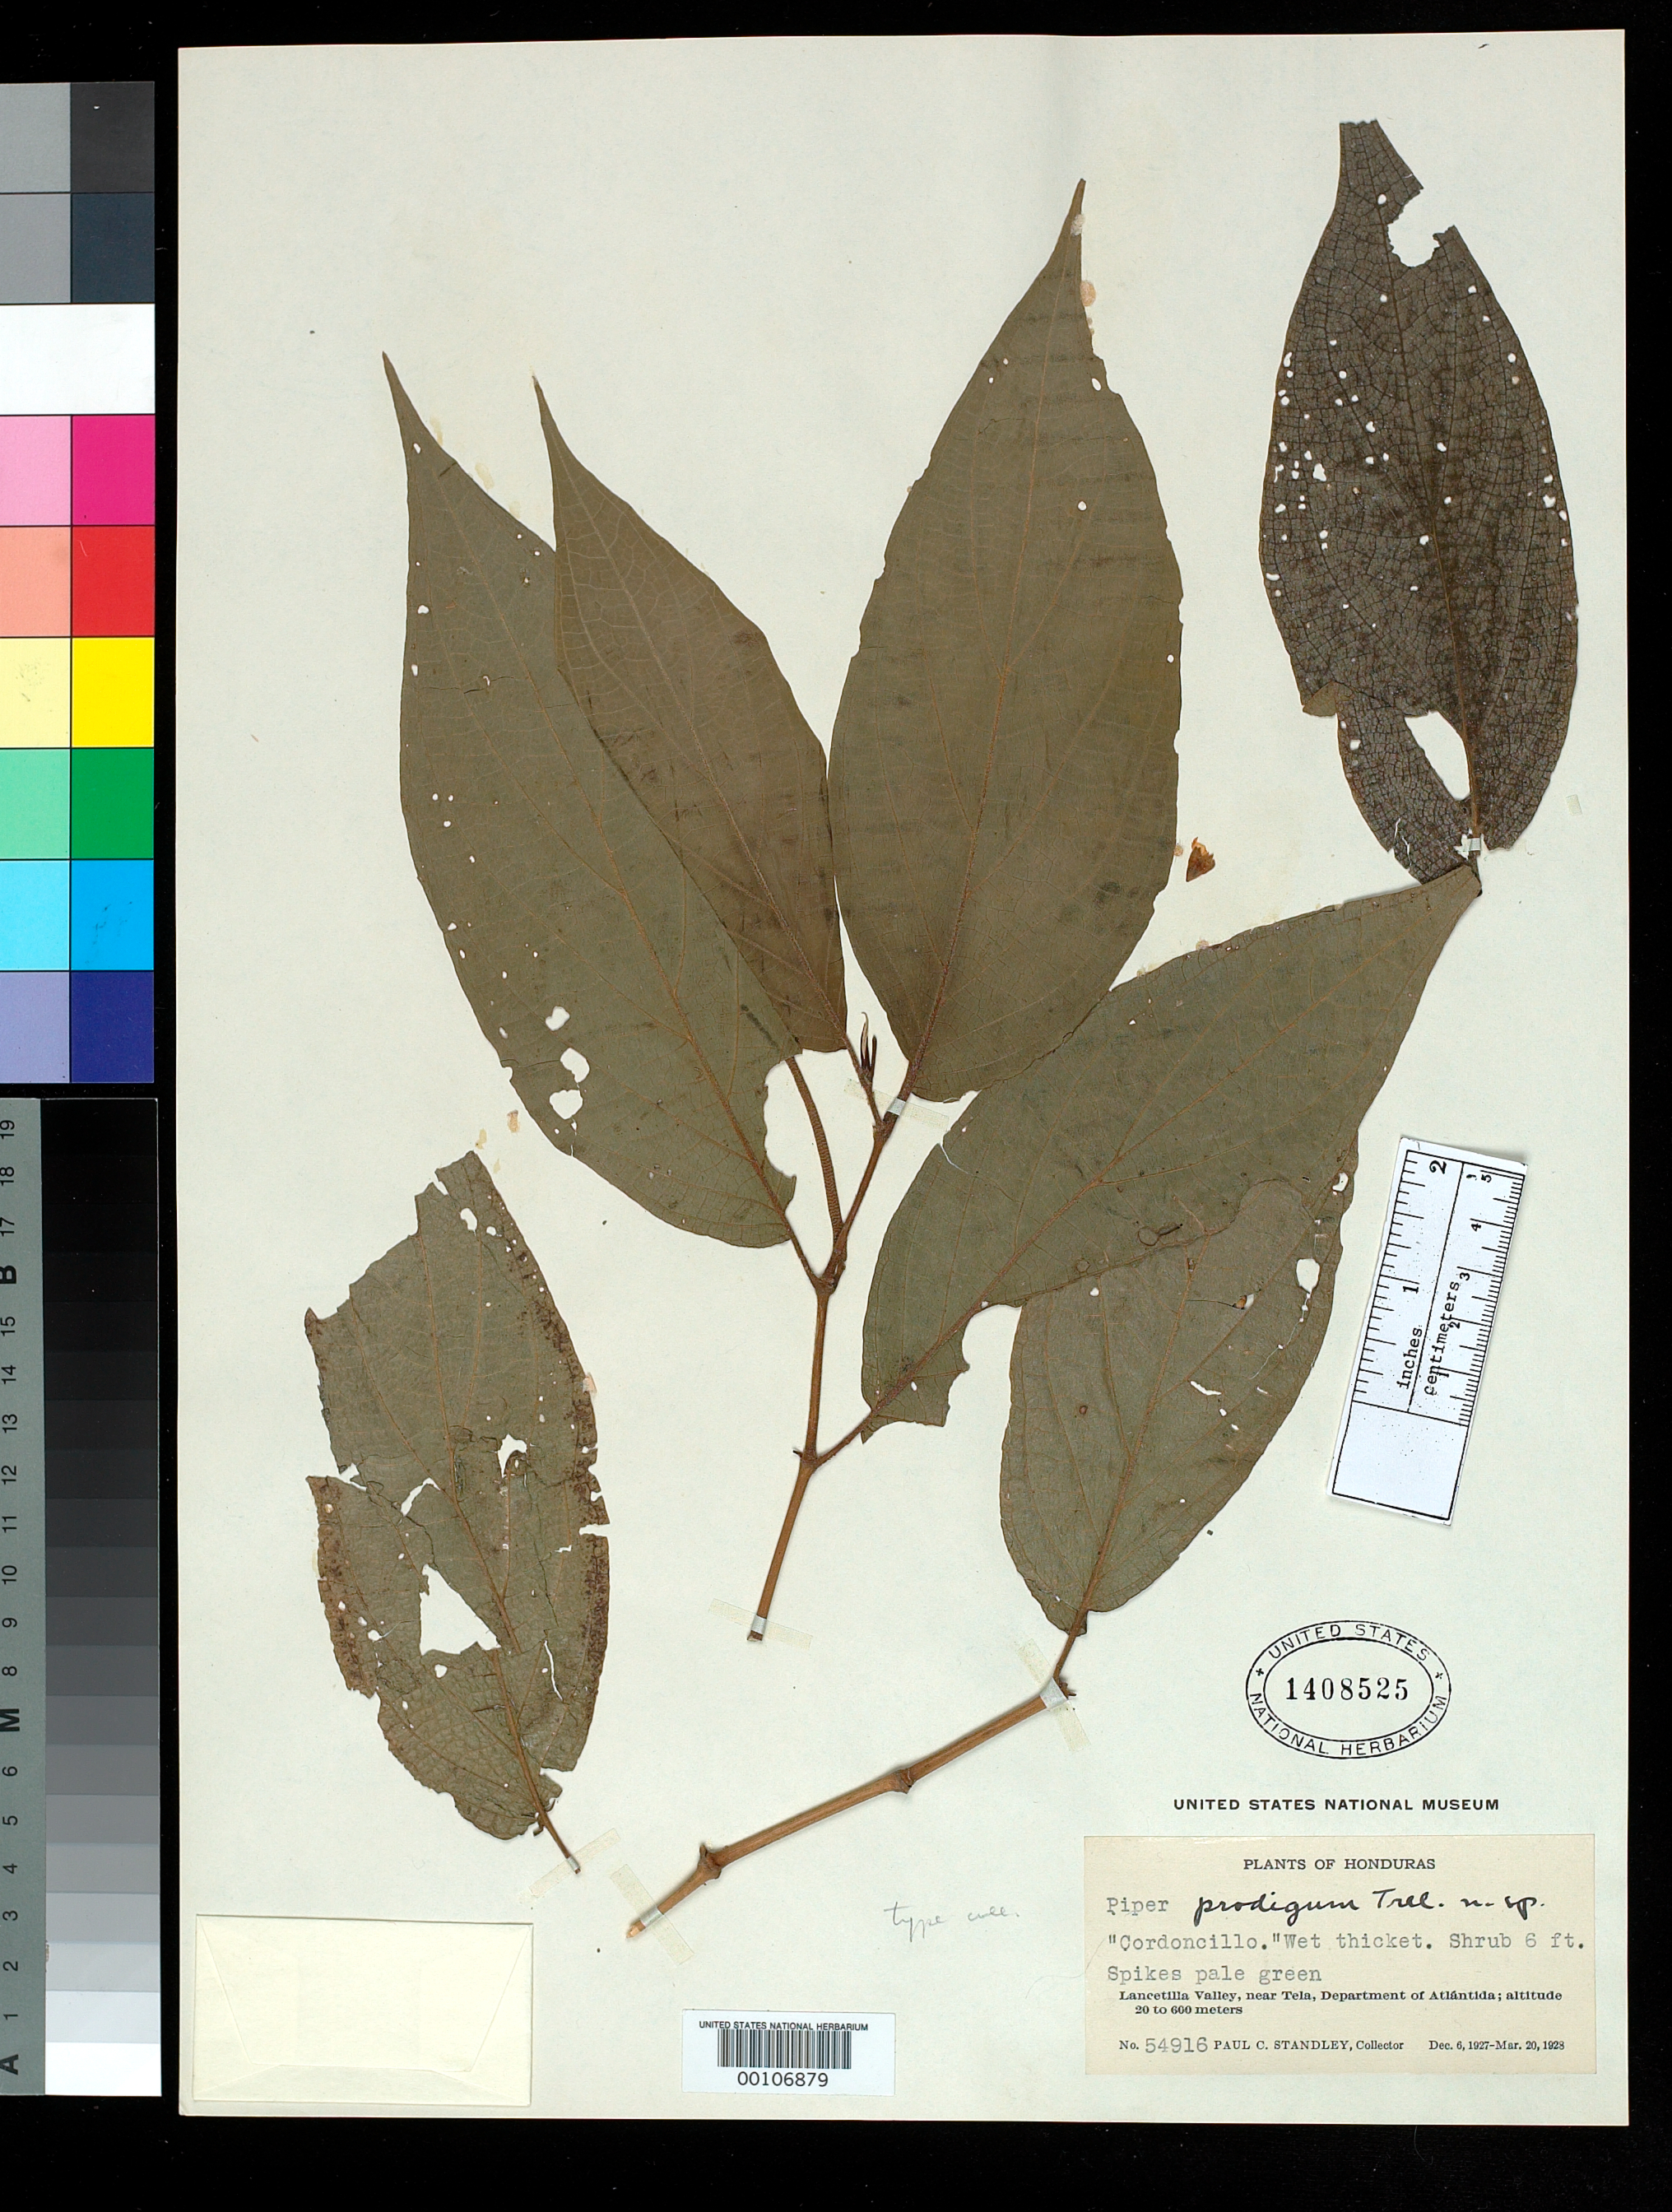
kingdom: Plantae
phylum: Tracheophyta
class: Magnoliopsida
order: Piperales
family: Piperaceae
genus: Piper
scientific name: Piper prodigum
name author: Trel.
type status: Isotype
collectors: P. C. Standley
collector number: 54916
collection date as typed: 22 Jan 1928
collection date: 1928-01-22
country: Honduras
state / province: Atlántida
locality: Lancetilla Valley, near Tela.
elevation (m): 100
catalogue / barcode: US 1408525